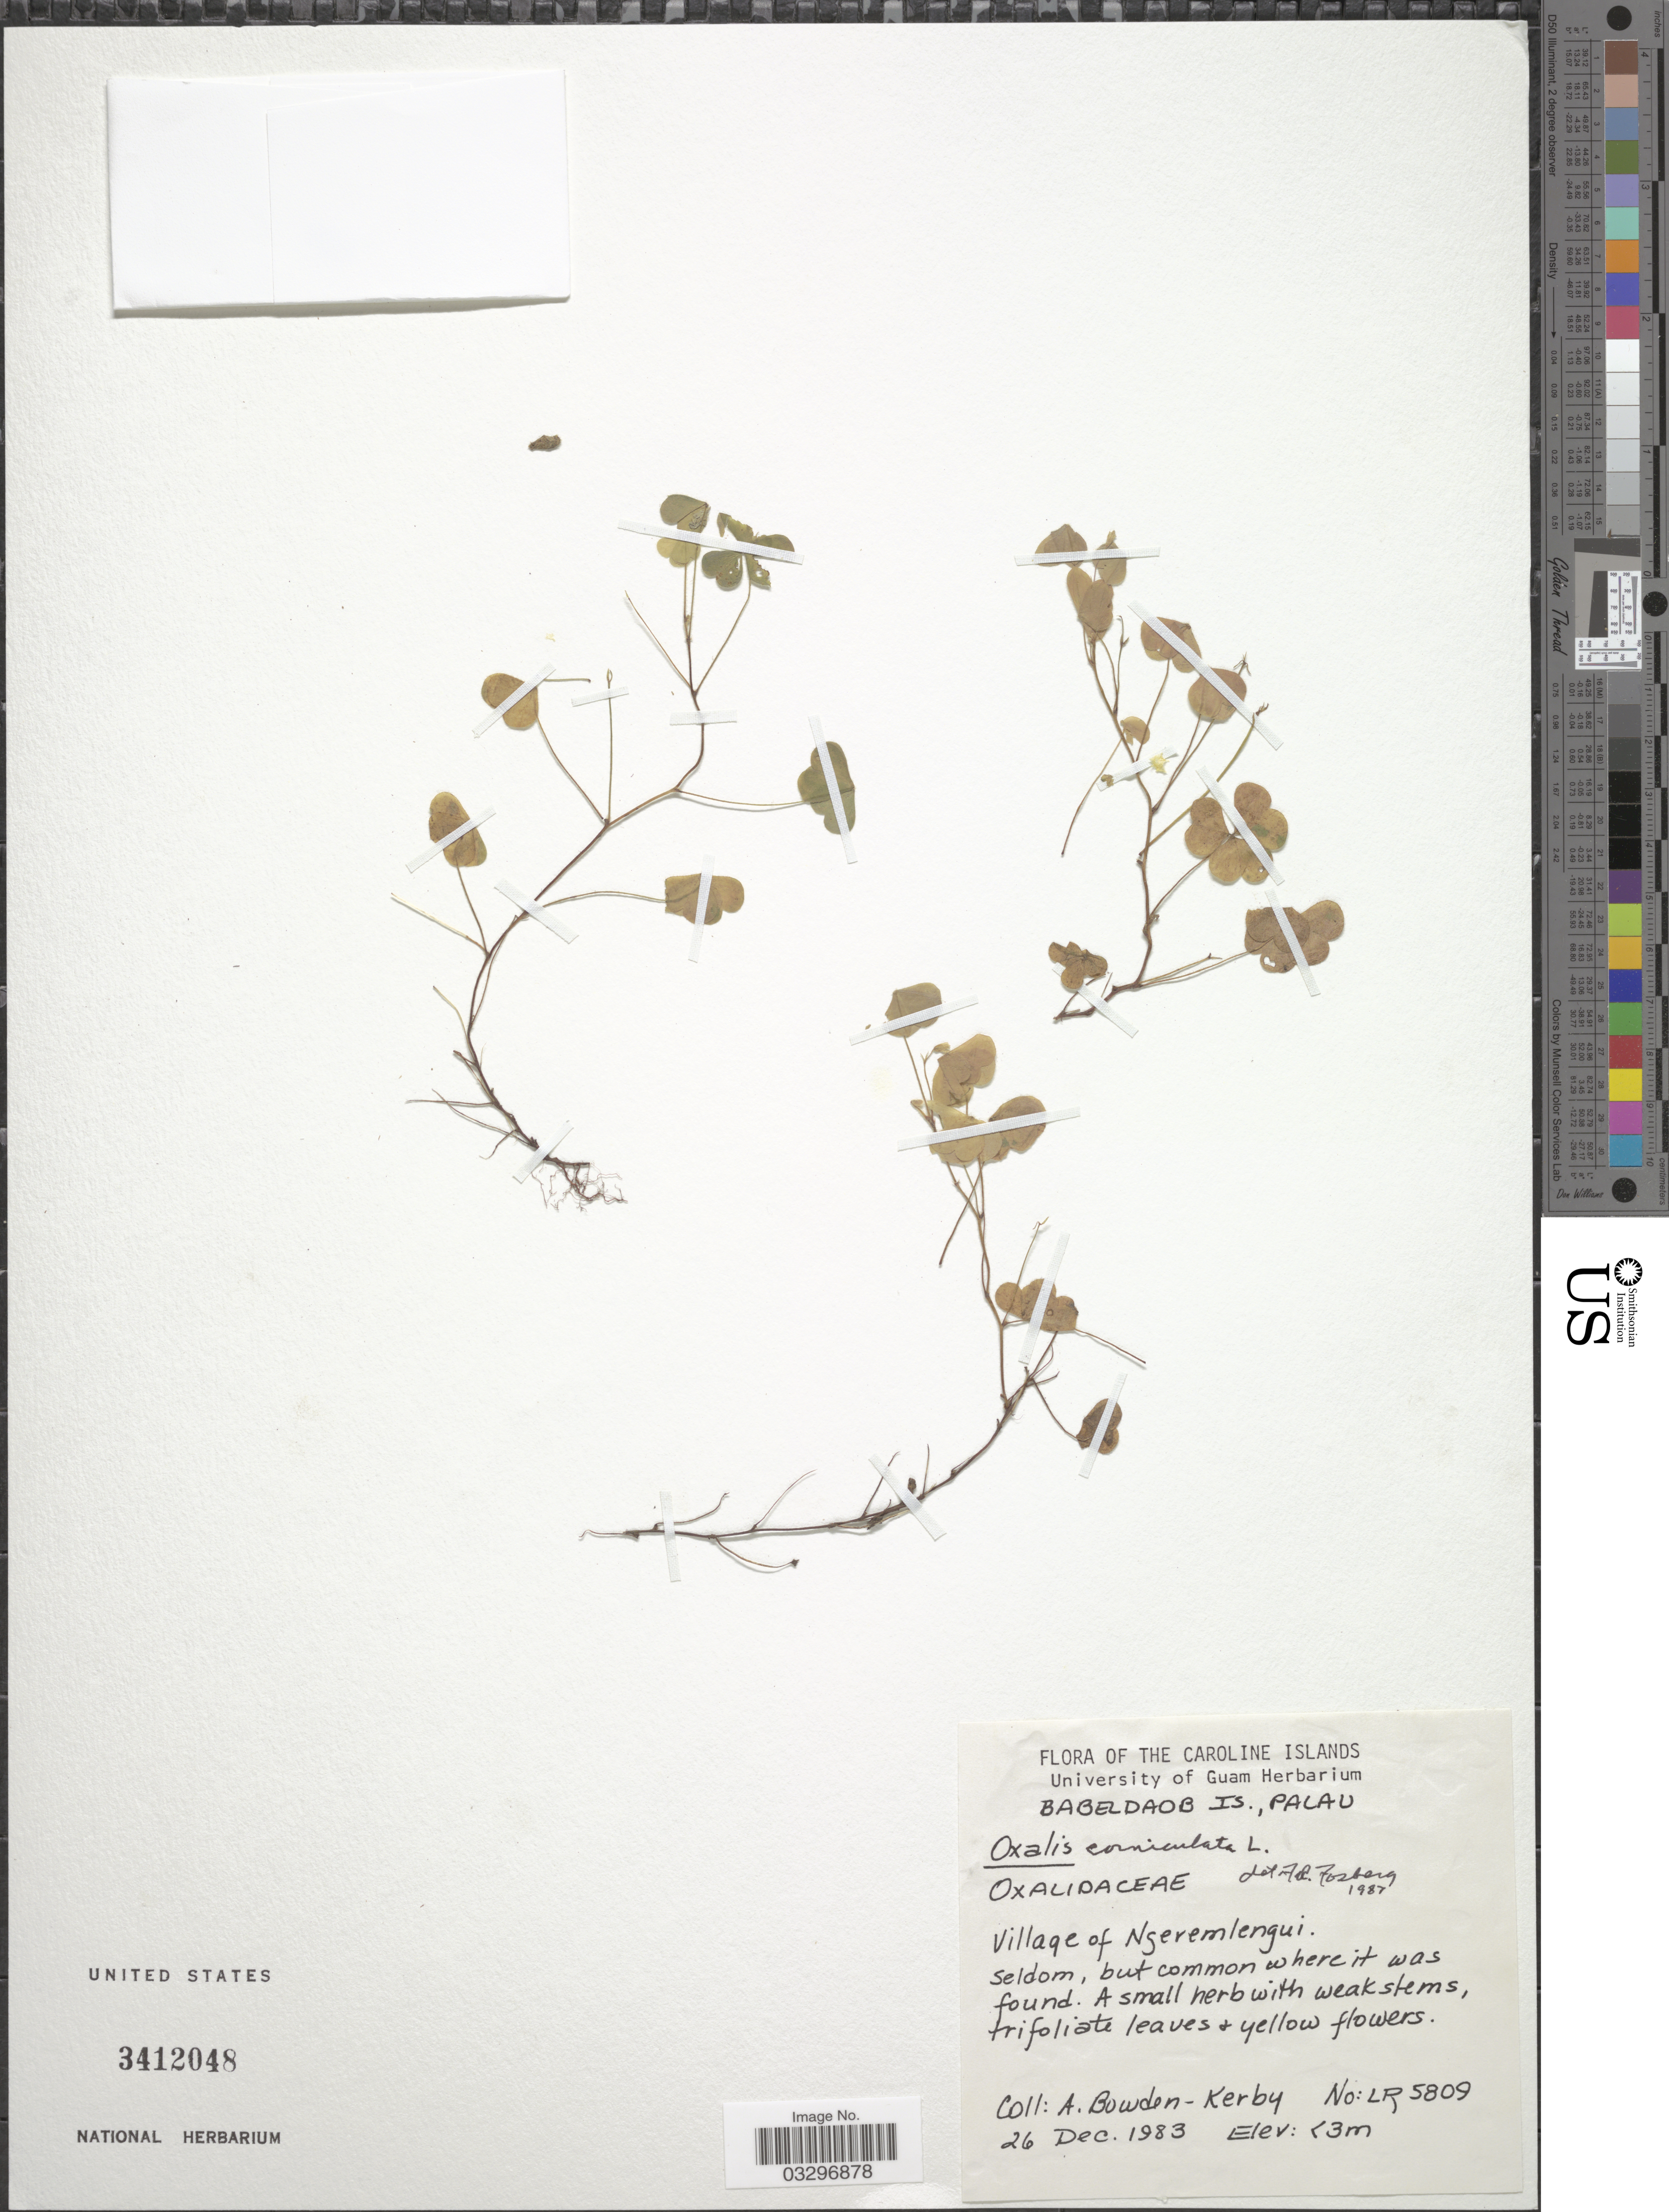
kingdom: Plantae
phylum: Tracheophyta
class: Magnoliopsida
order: Oxalidales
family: Oxalidaceae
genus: Oxalis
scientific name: Oxalis corniculata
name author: L.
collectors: A. Bowden-Kerby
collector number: LR 5809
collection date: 1983-12-26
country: Palau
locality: Caroline Islands. Babeldaob Is., Palau. Village of Ngeremlengui.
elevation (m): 3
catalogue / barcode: US 3412048